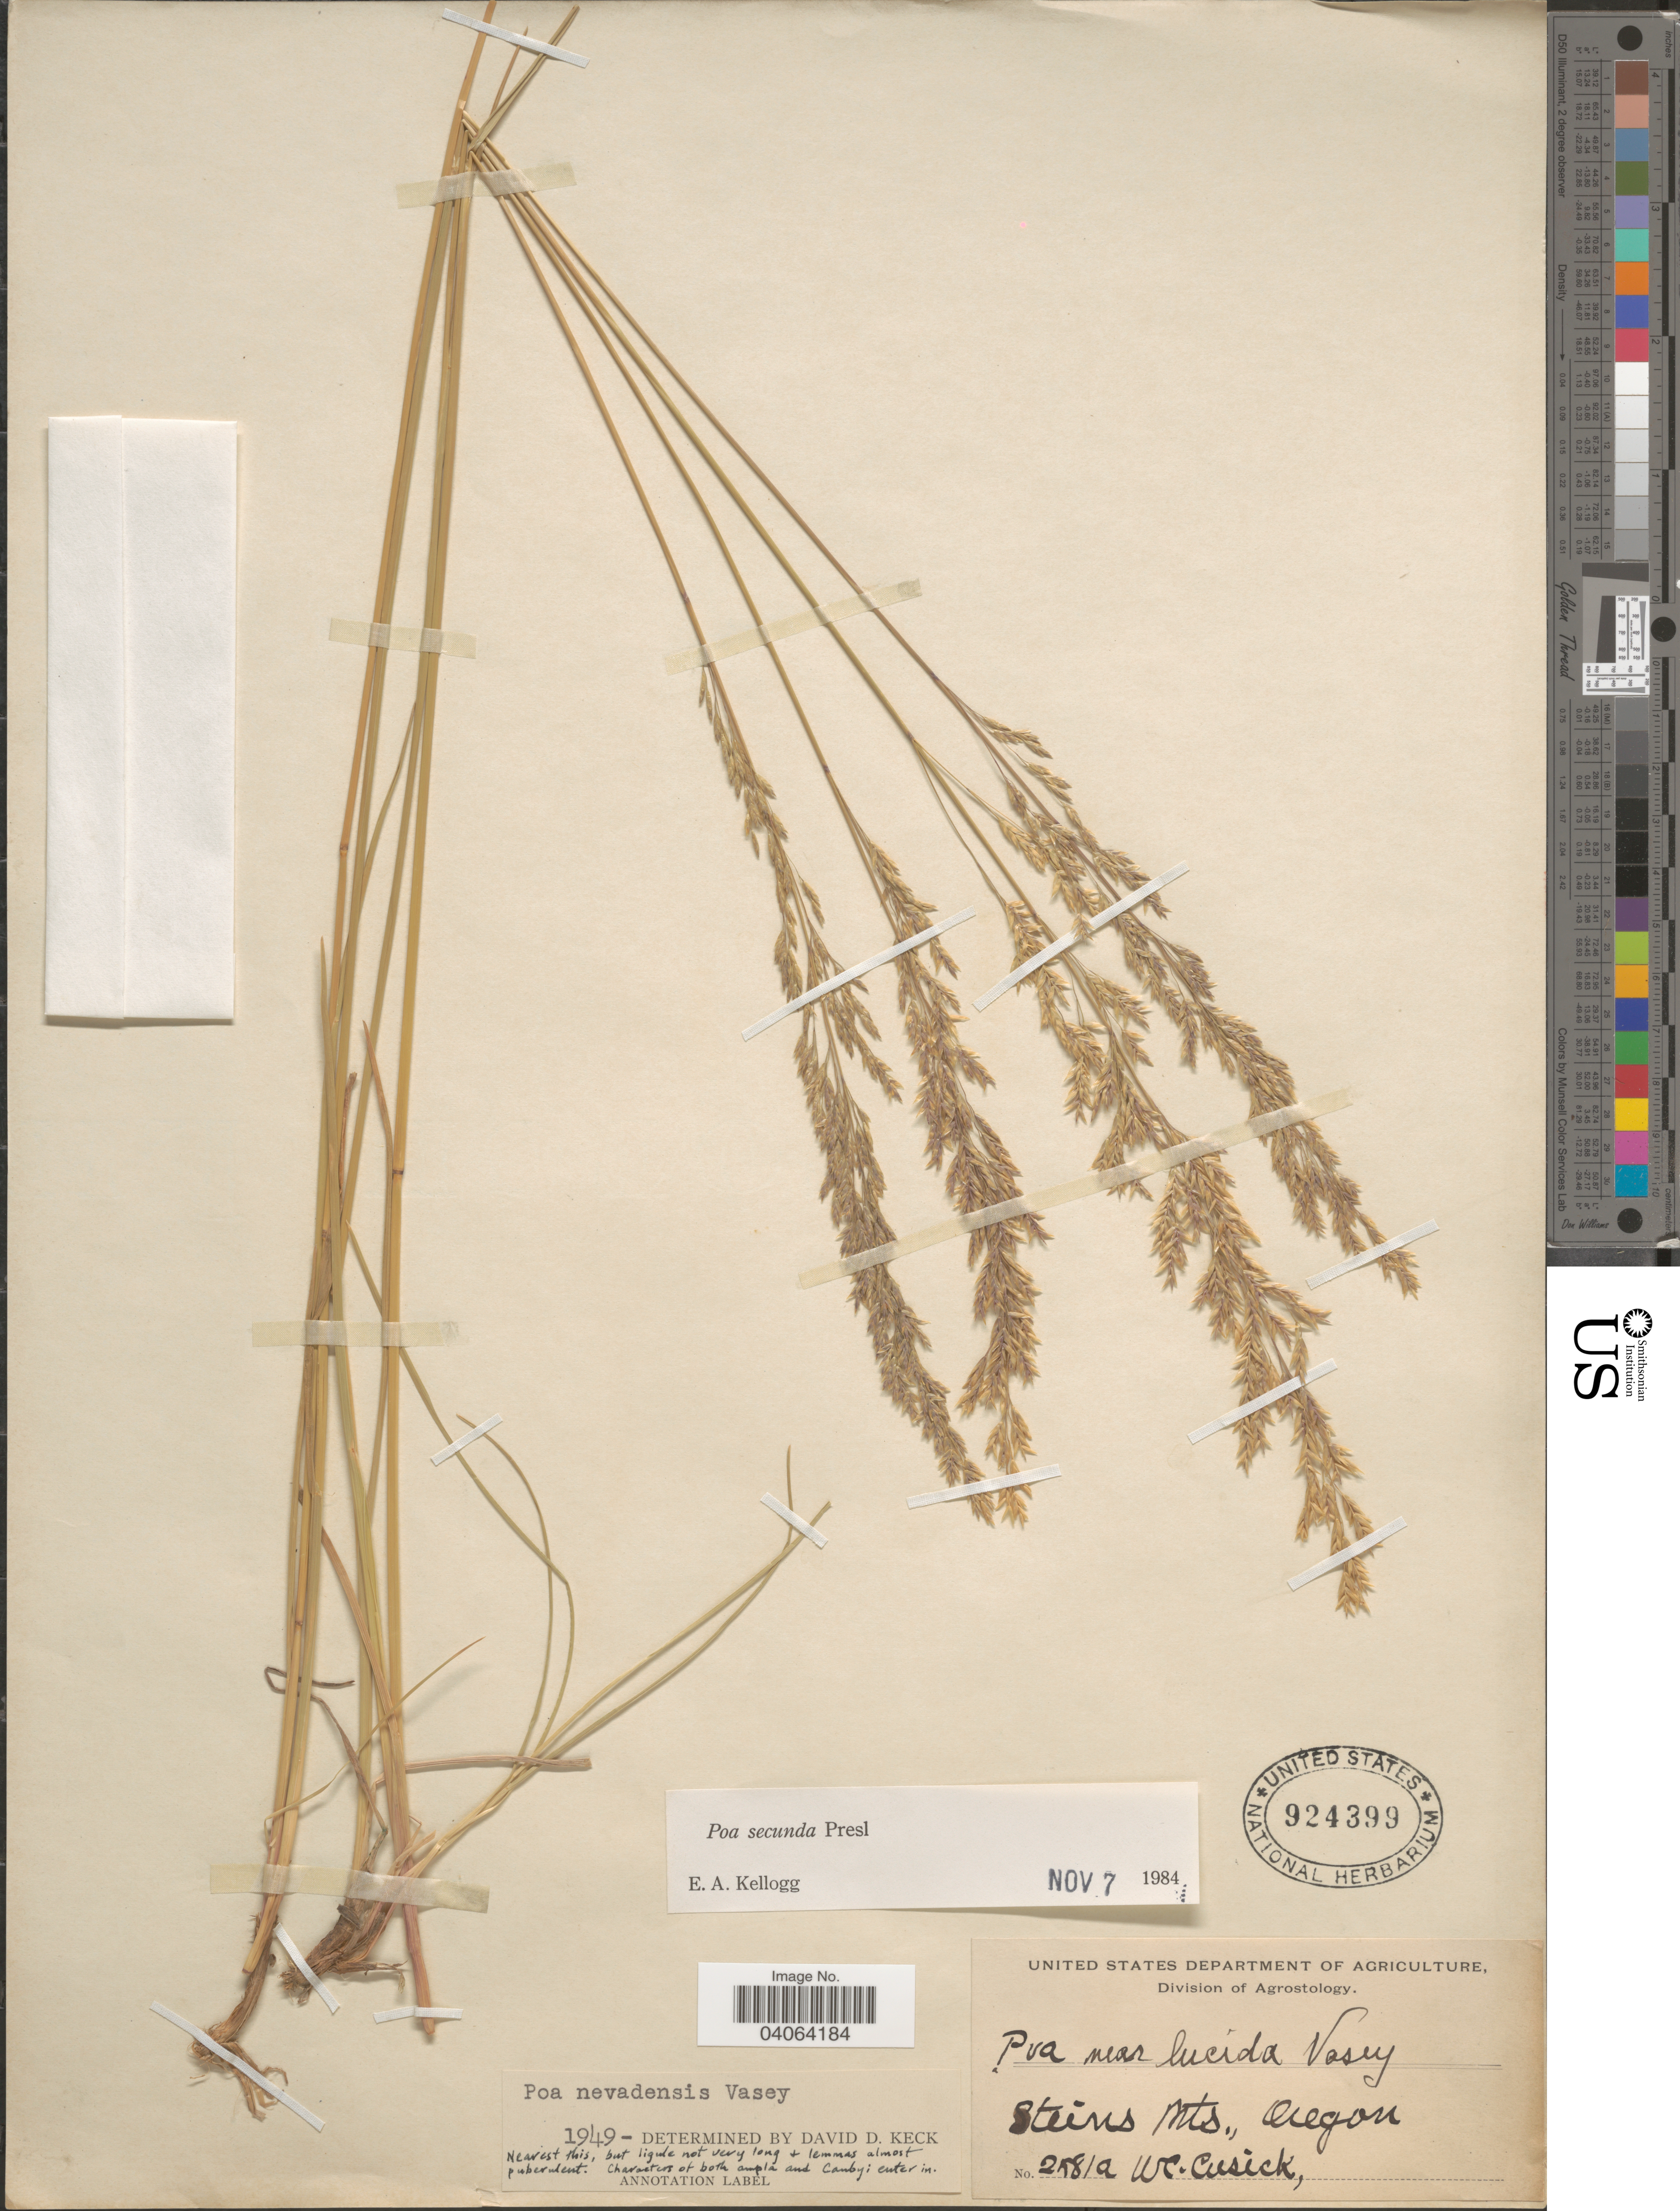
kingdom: Plantae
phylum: Tracheophyta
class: Liliopsida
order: Poales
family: Poaceae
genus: Poa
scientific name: Poa secunda subsp. juncifolia var. nevadensis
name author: (Vasey ex Scribn.) Soreng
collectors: W. C. Cusick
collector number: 2581a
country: United States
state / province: Oregon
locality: Steins Mts.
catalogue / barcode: US 924399